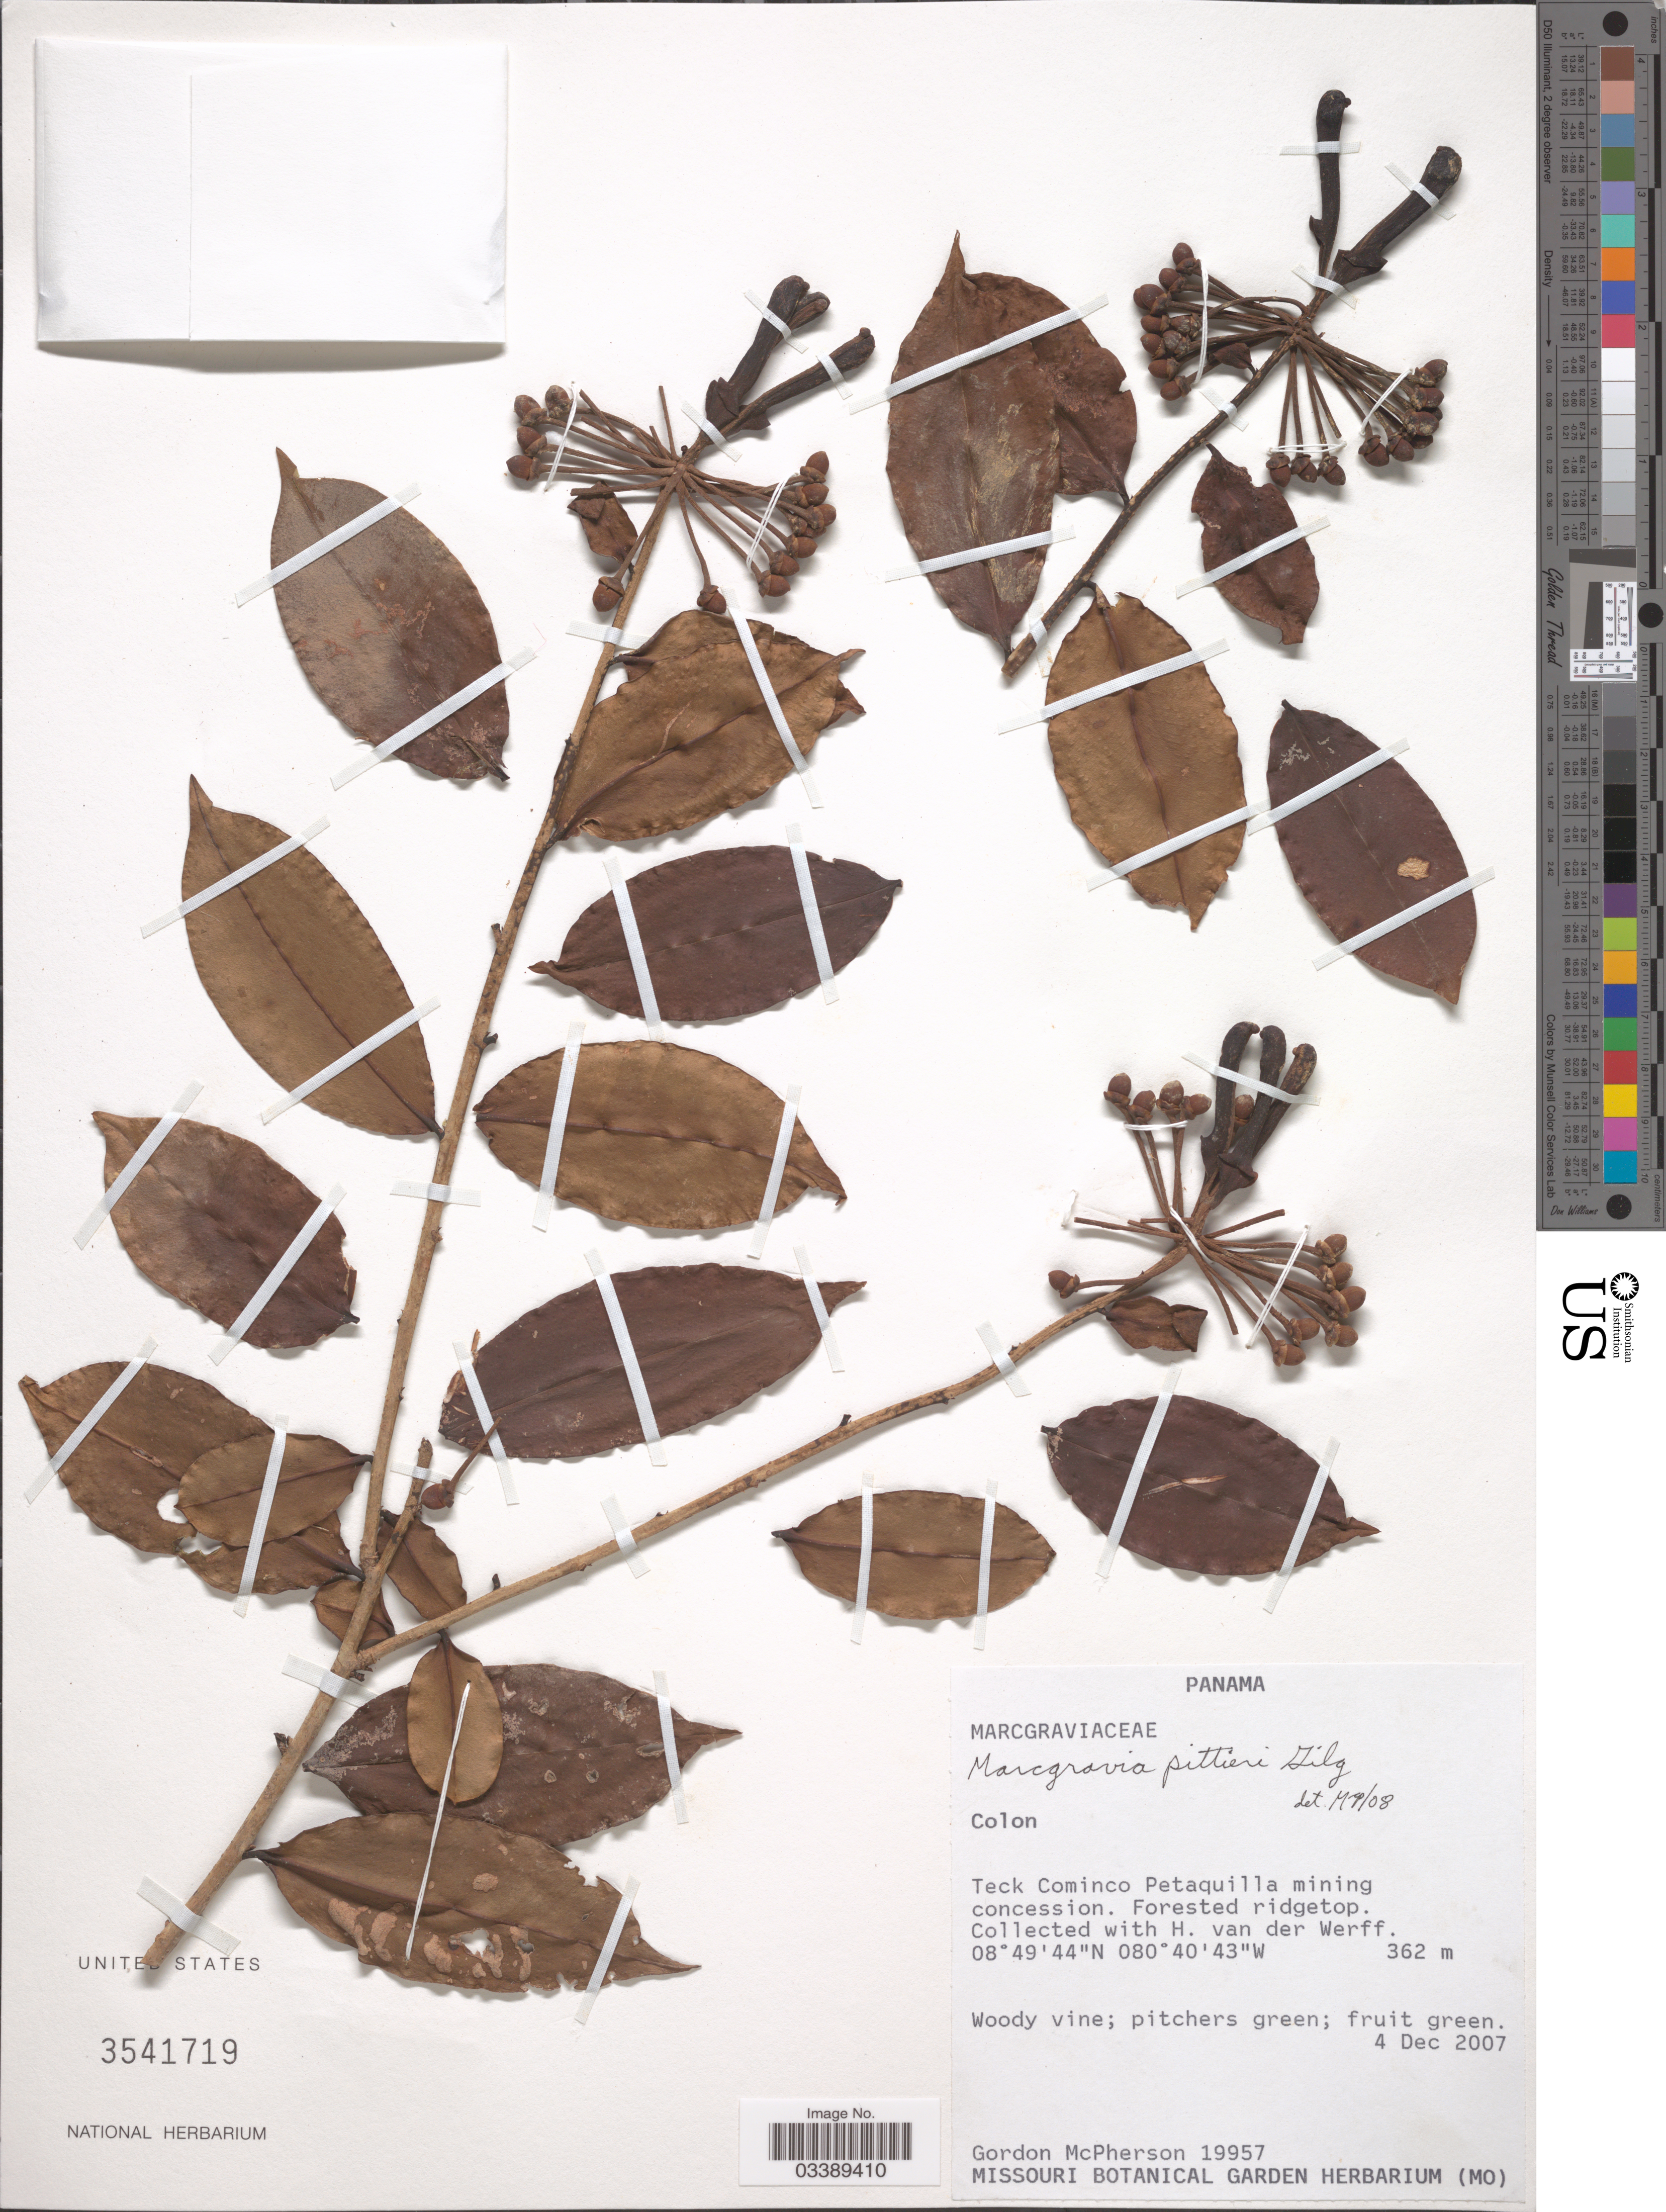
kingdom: Plantae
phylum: Tracheophyta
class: Magnoliopsida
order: Ericales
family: Marcgraviaceae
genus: Marcgravia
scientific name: Marcgravia pittieri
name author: Gilg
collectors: G. D. McPherson & H. van der Werff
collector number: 19957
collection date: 2007-12-04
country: Panama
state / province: Colón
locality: Teck Cominco Petaquilla mining concession.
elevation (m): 362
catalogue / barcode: US 3541719